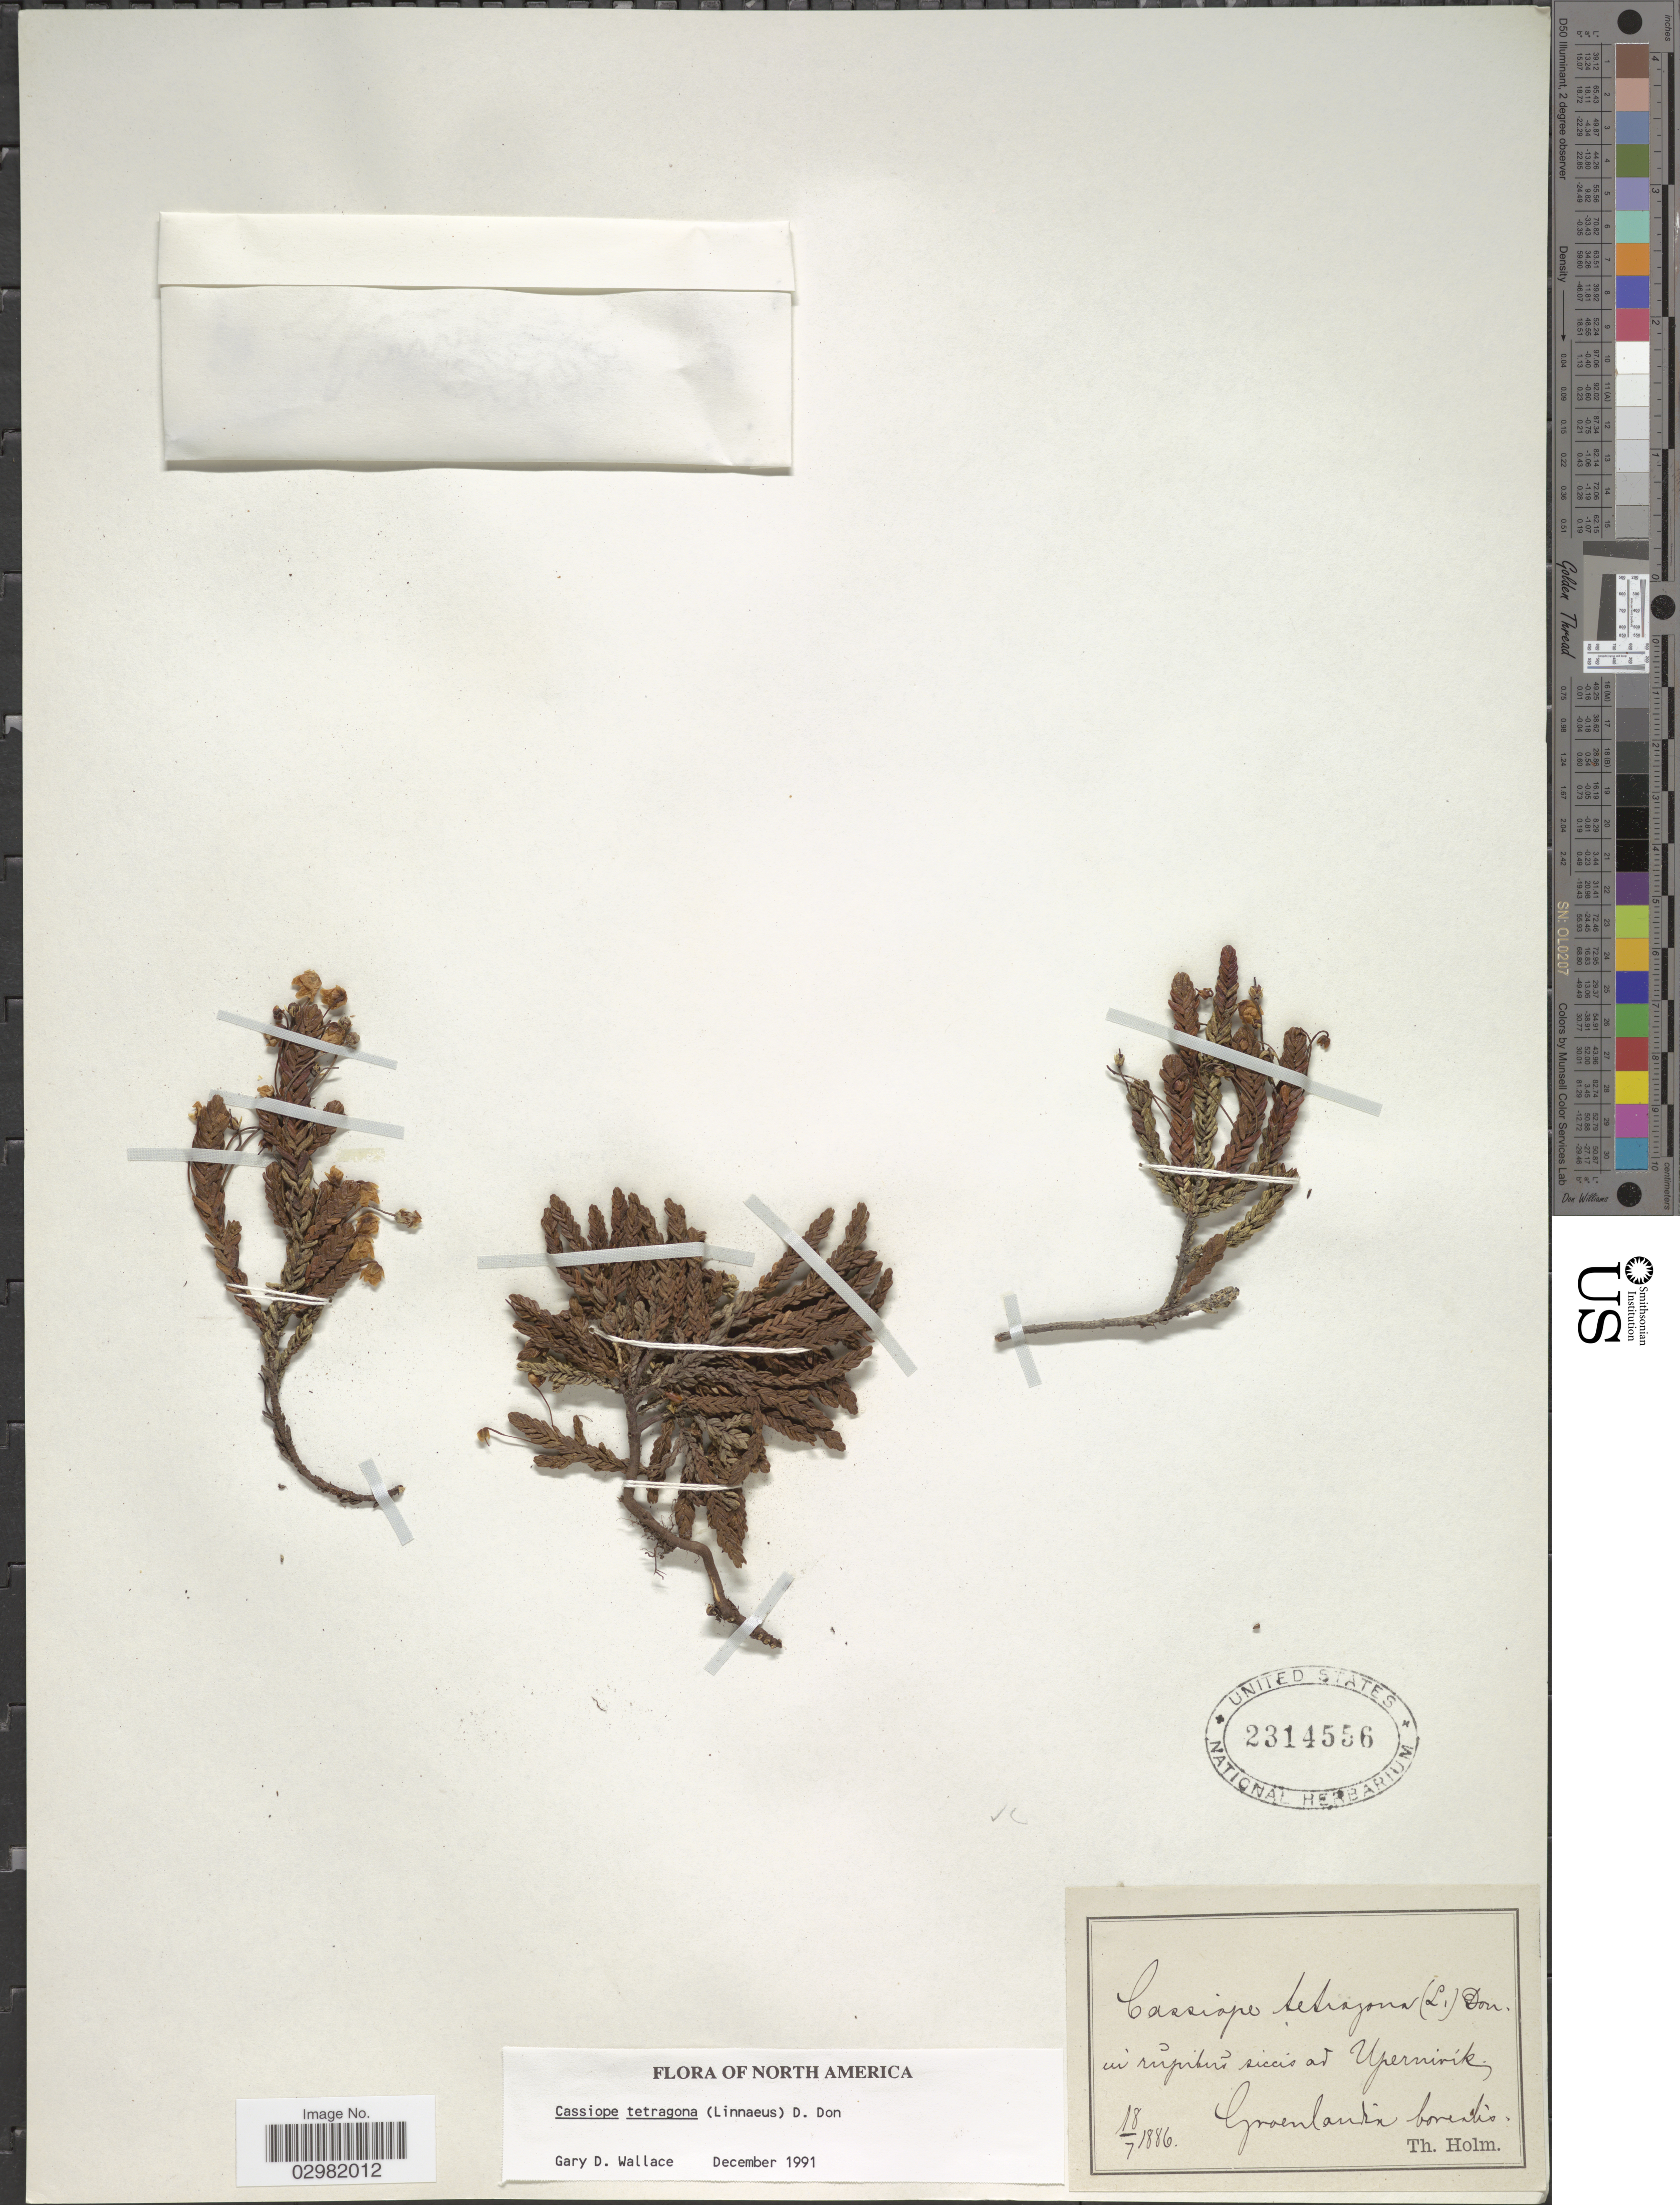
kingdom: Plantae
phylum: Tracheophyta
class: Magnoliopsida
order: Ericales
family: Ericaceae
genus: Cassiope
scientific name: Cassiope tetragona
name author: (L.) D. Don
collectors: T. Holm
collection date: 1886-07-18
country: Greenland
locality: In rupibis siccis ad Upernivik, Groenlandia borealis.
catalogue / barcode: US 2314556